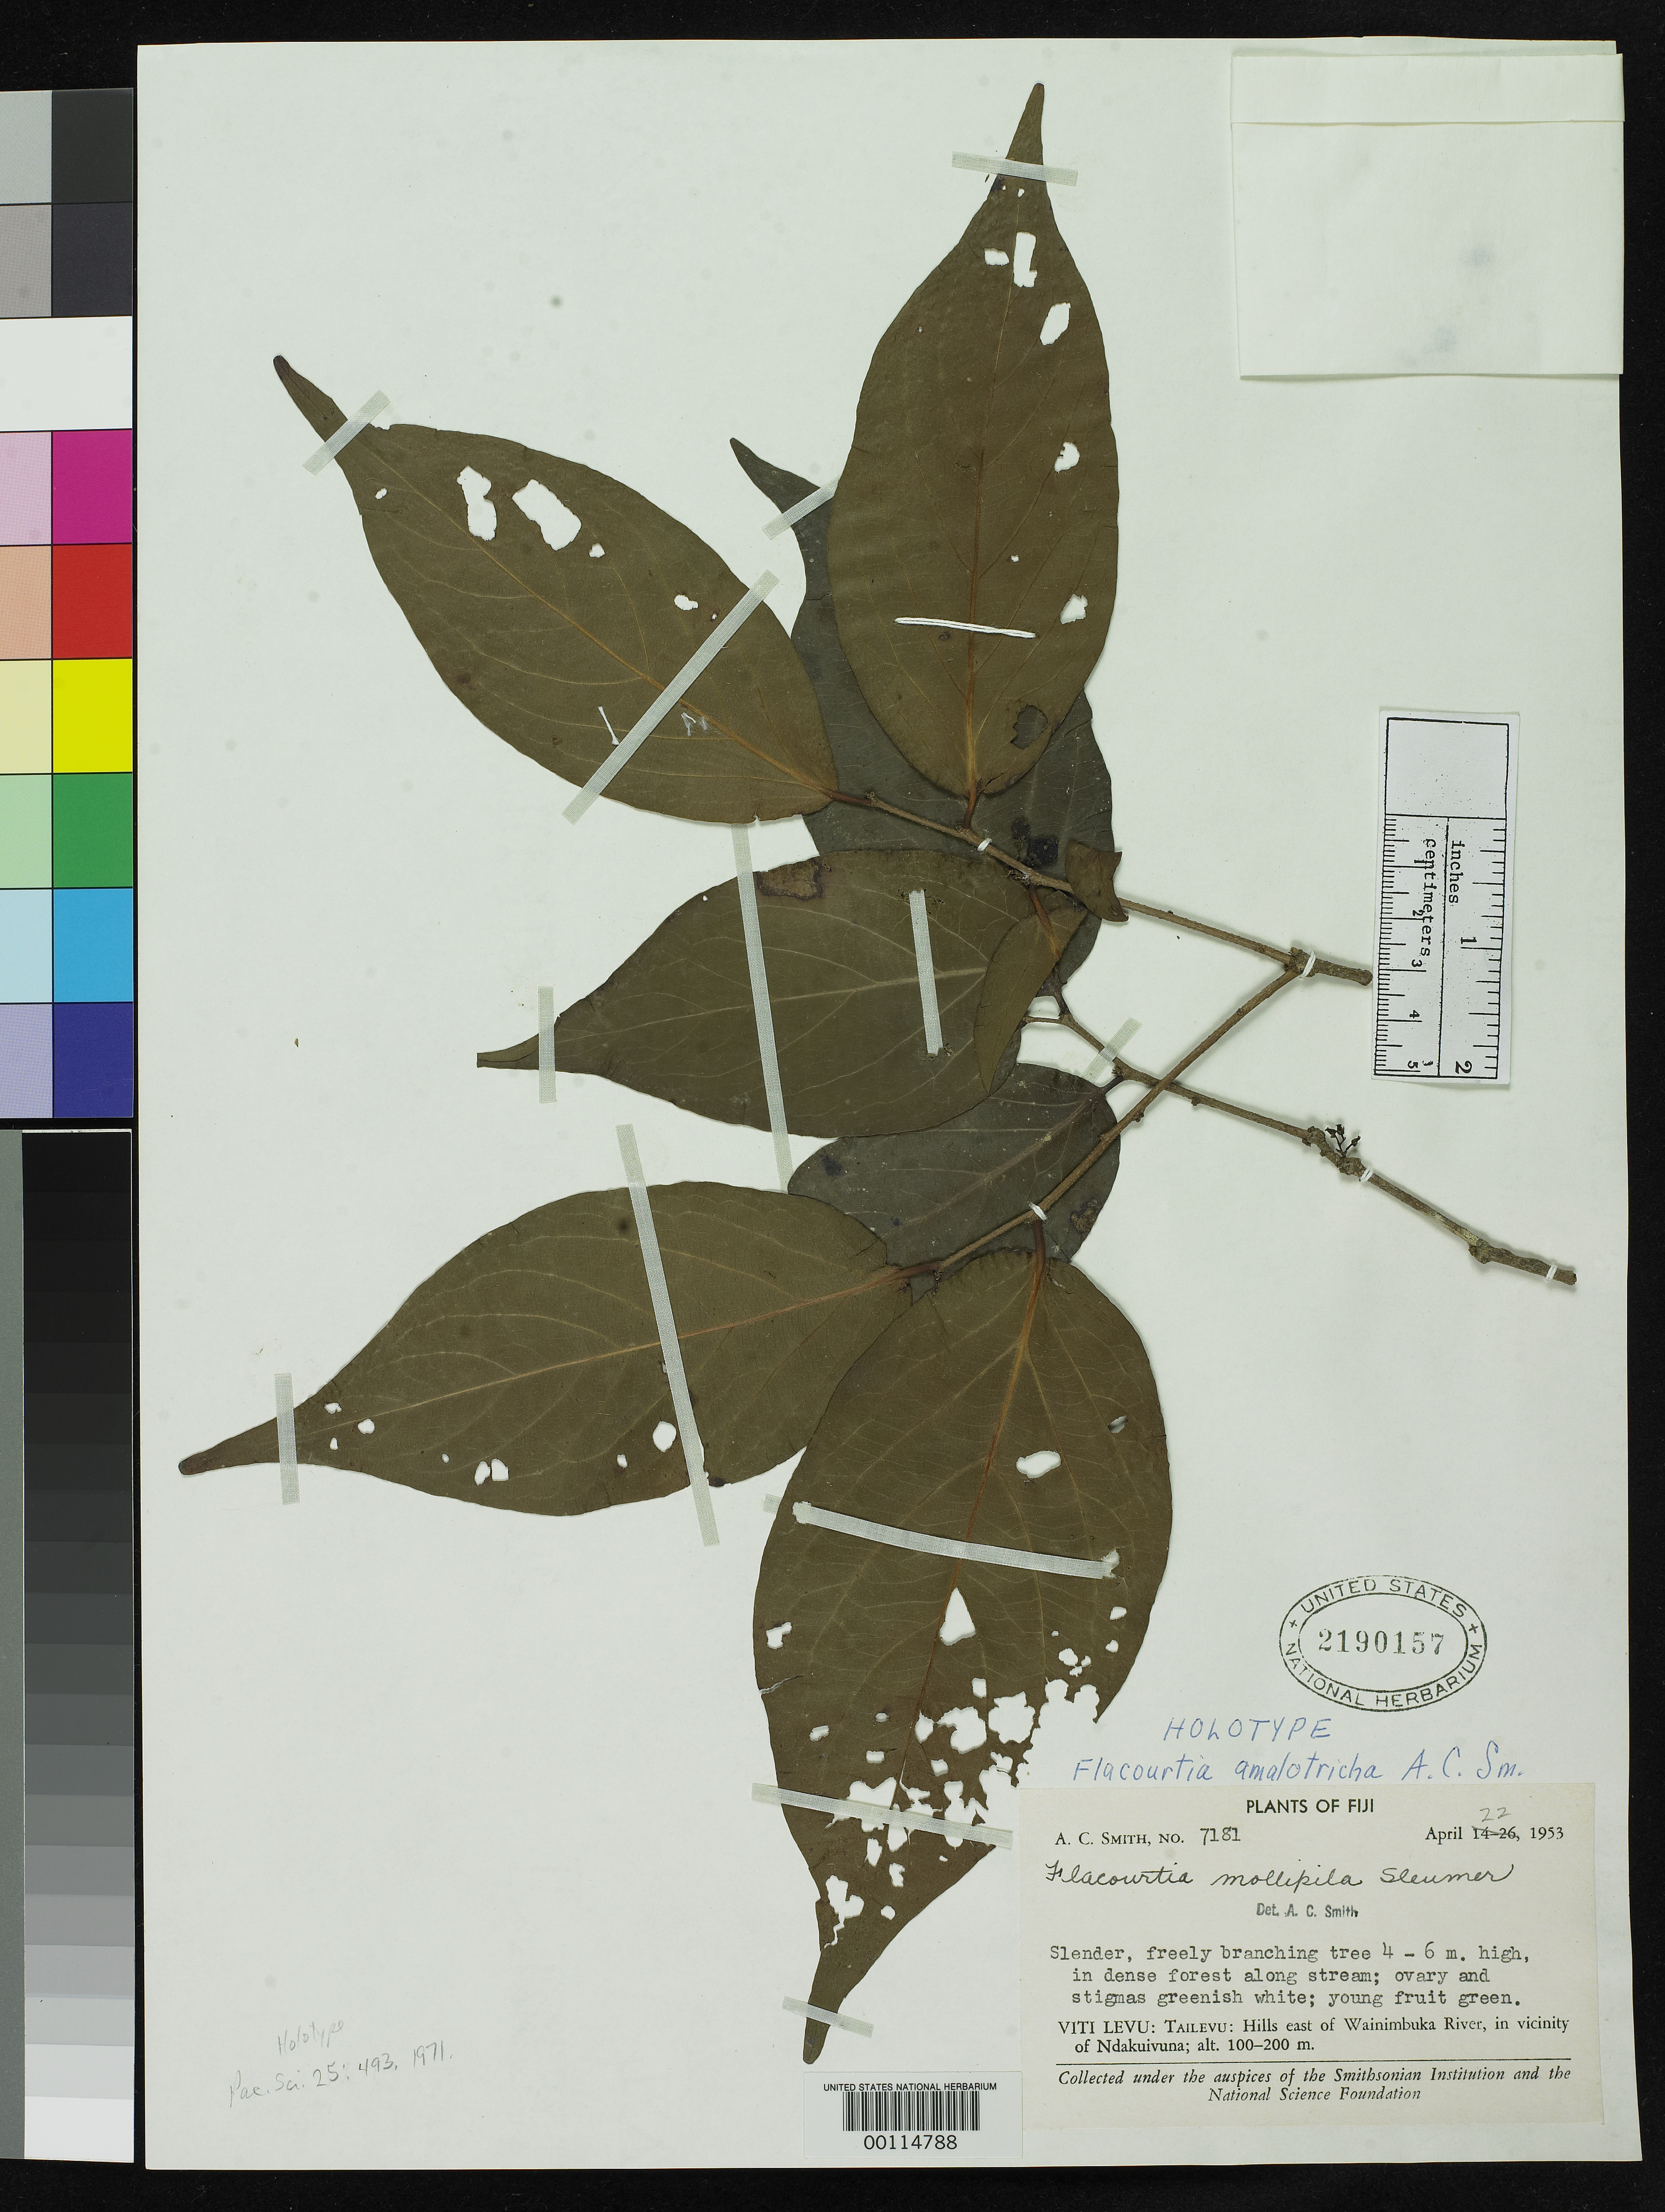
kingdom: Plantae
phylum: Tracheophyta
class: Magnoliopsida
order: Malpighiales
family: Salicaceae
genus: Flacourtia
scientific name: Flacourtia amalotricha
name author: A.C. Sm.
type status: Holotype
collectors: A. C. Smith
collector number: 7181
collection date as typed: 22 Apr 1953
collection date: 1953-04-22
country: Fiji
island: Viti Levu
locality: Vicinity of Ndakuivuna. [Viti Levu Group]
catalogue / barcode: US 2190157